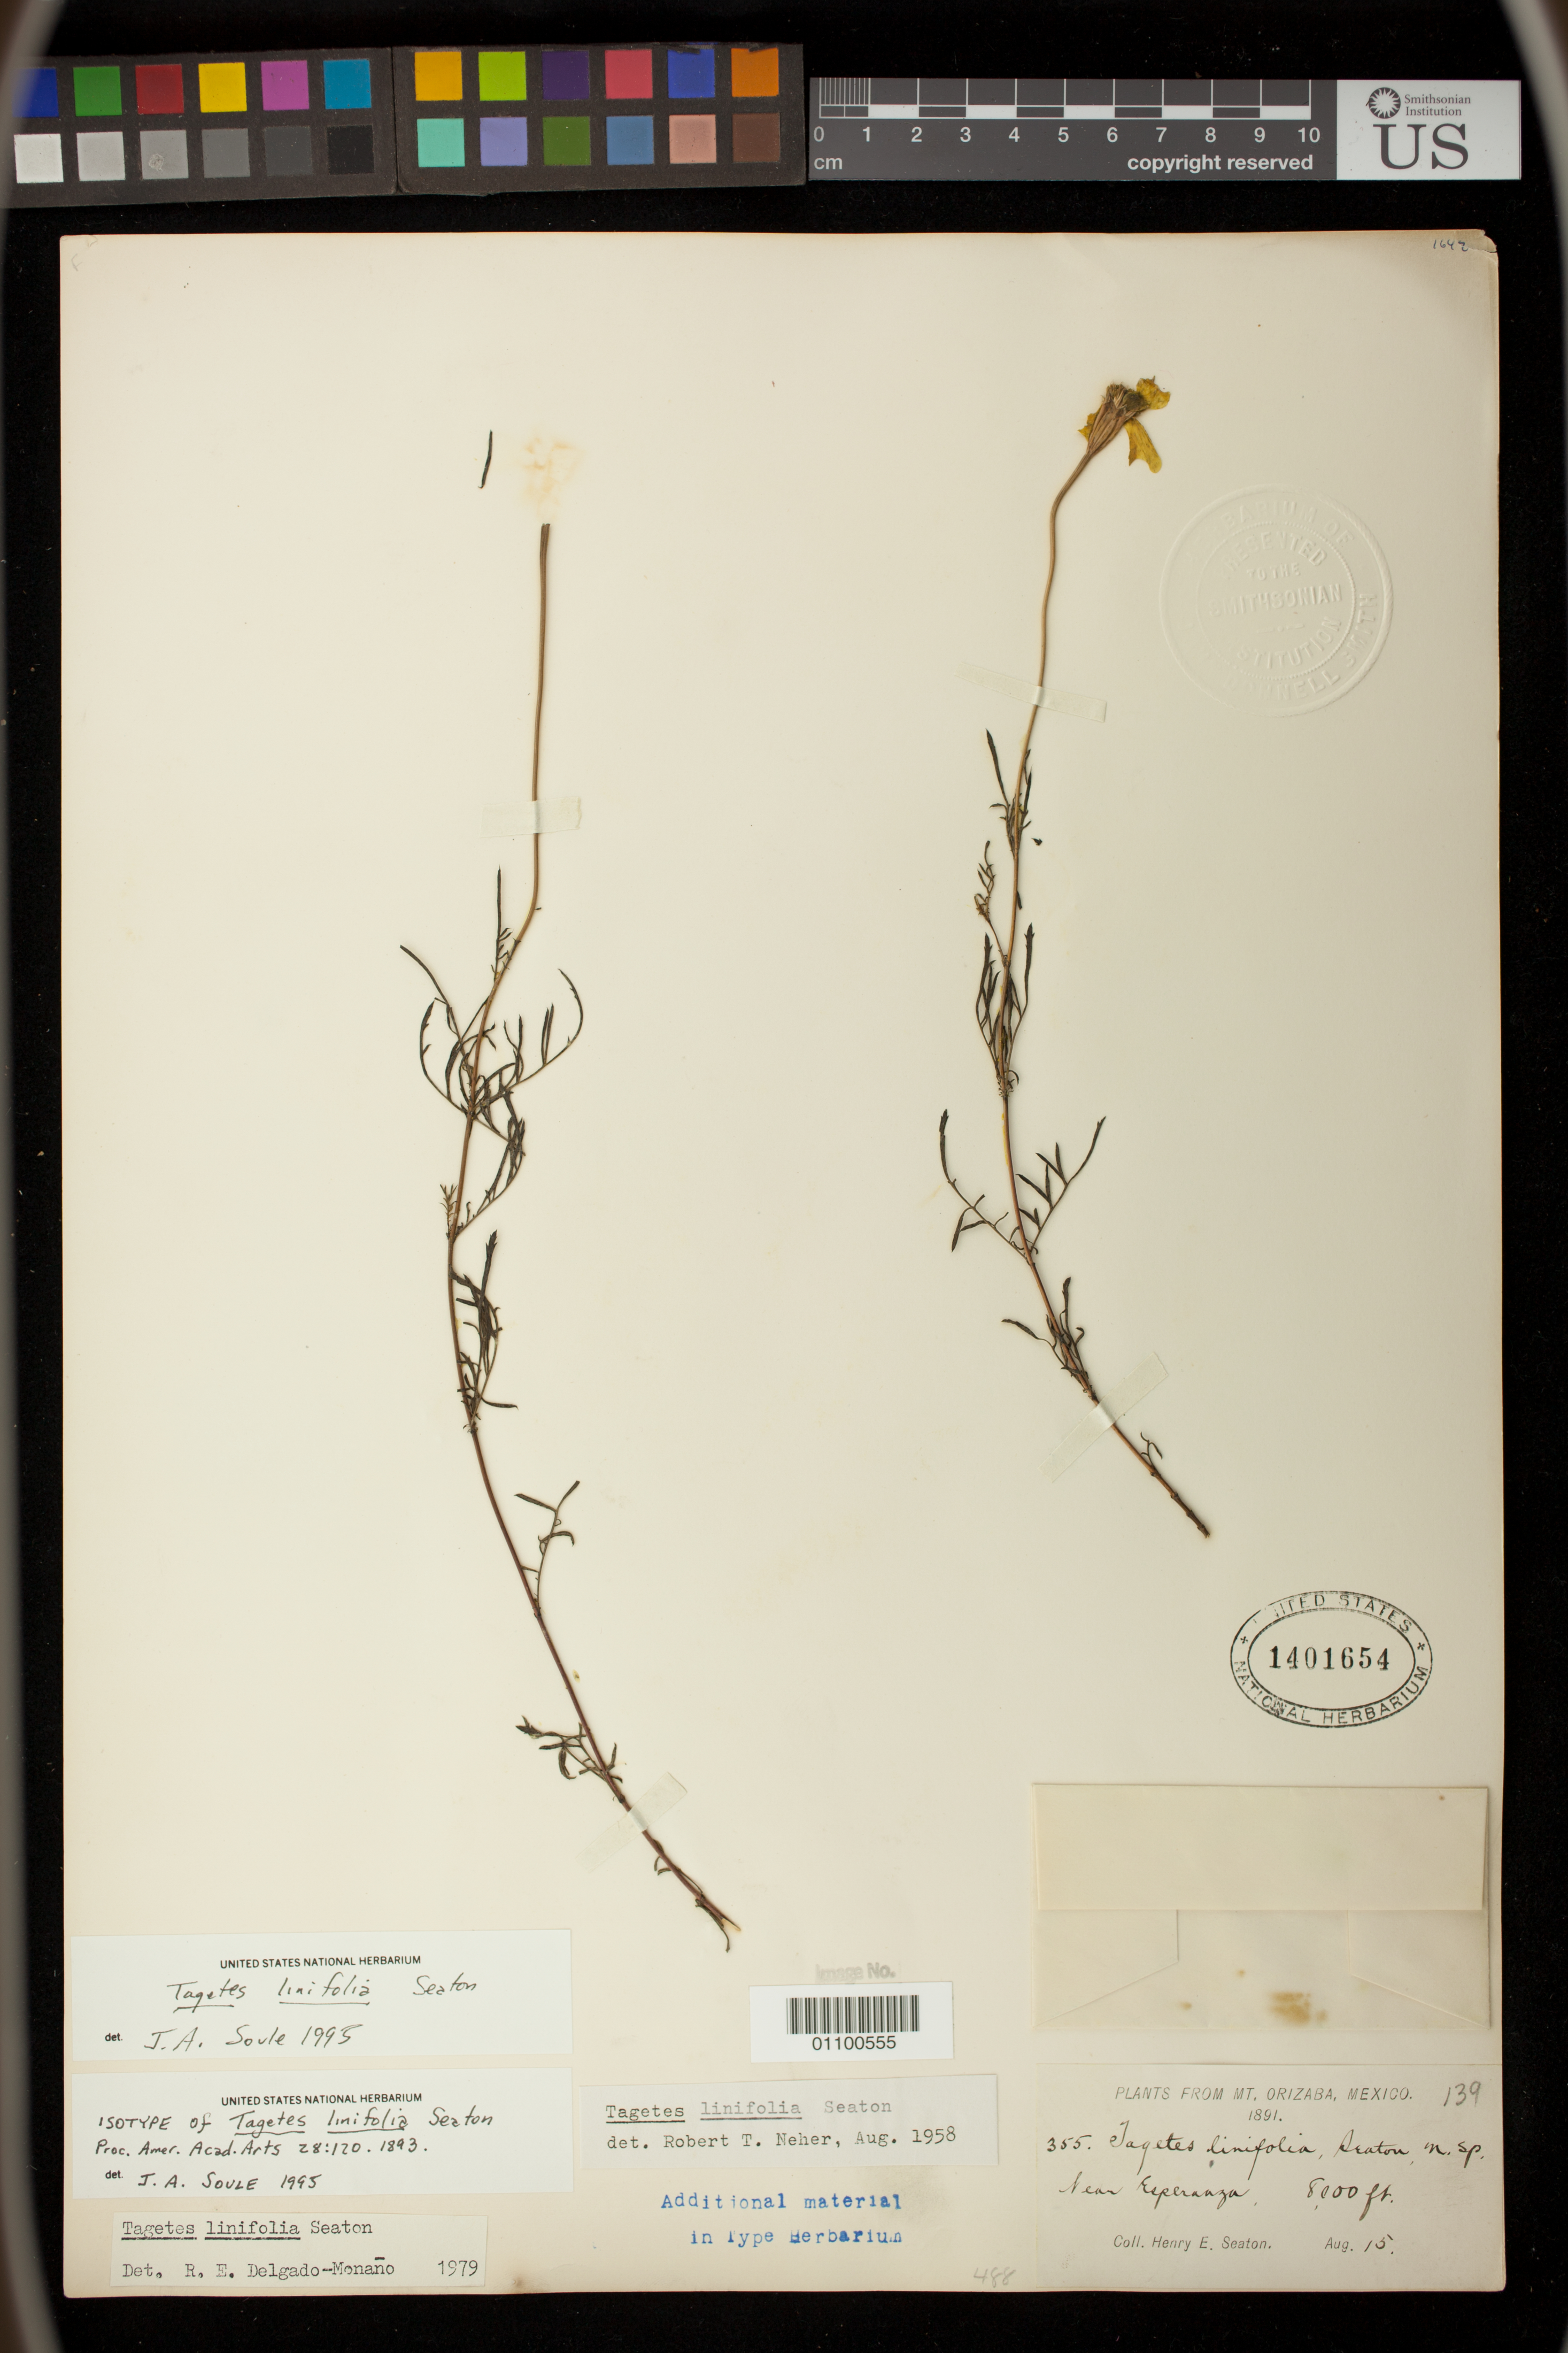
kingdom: Plantae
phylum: Tracheophyta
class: Magnoliopsida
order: Asterales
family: Asteraceae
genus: Tagetes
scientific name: Tagetes linifolia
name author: Seaton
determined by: Soule, J. A.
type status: Isotype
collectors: H. E. Seaton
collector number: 355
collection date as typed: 15 Aug 1891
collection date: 1891-08-15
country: Mexico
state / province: Veracruz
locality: Near Esperanza, Mt. Orizaba.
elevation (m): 2438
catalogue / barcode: US 1401654